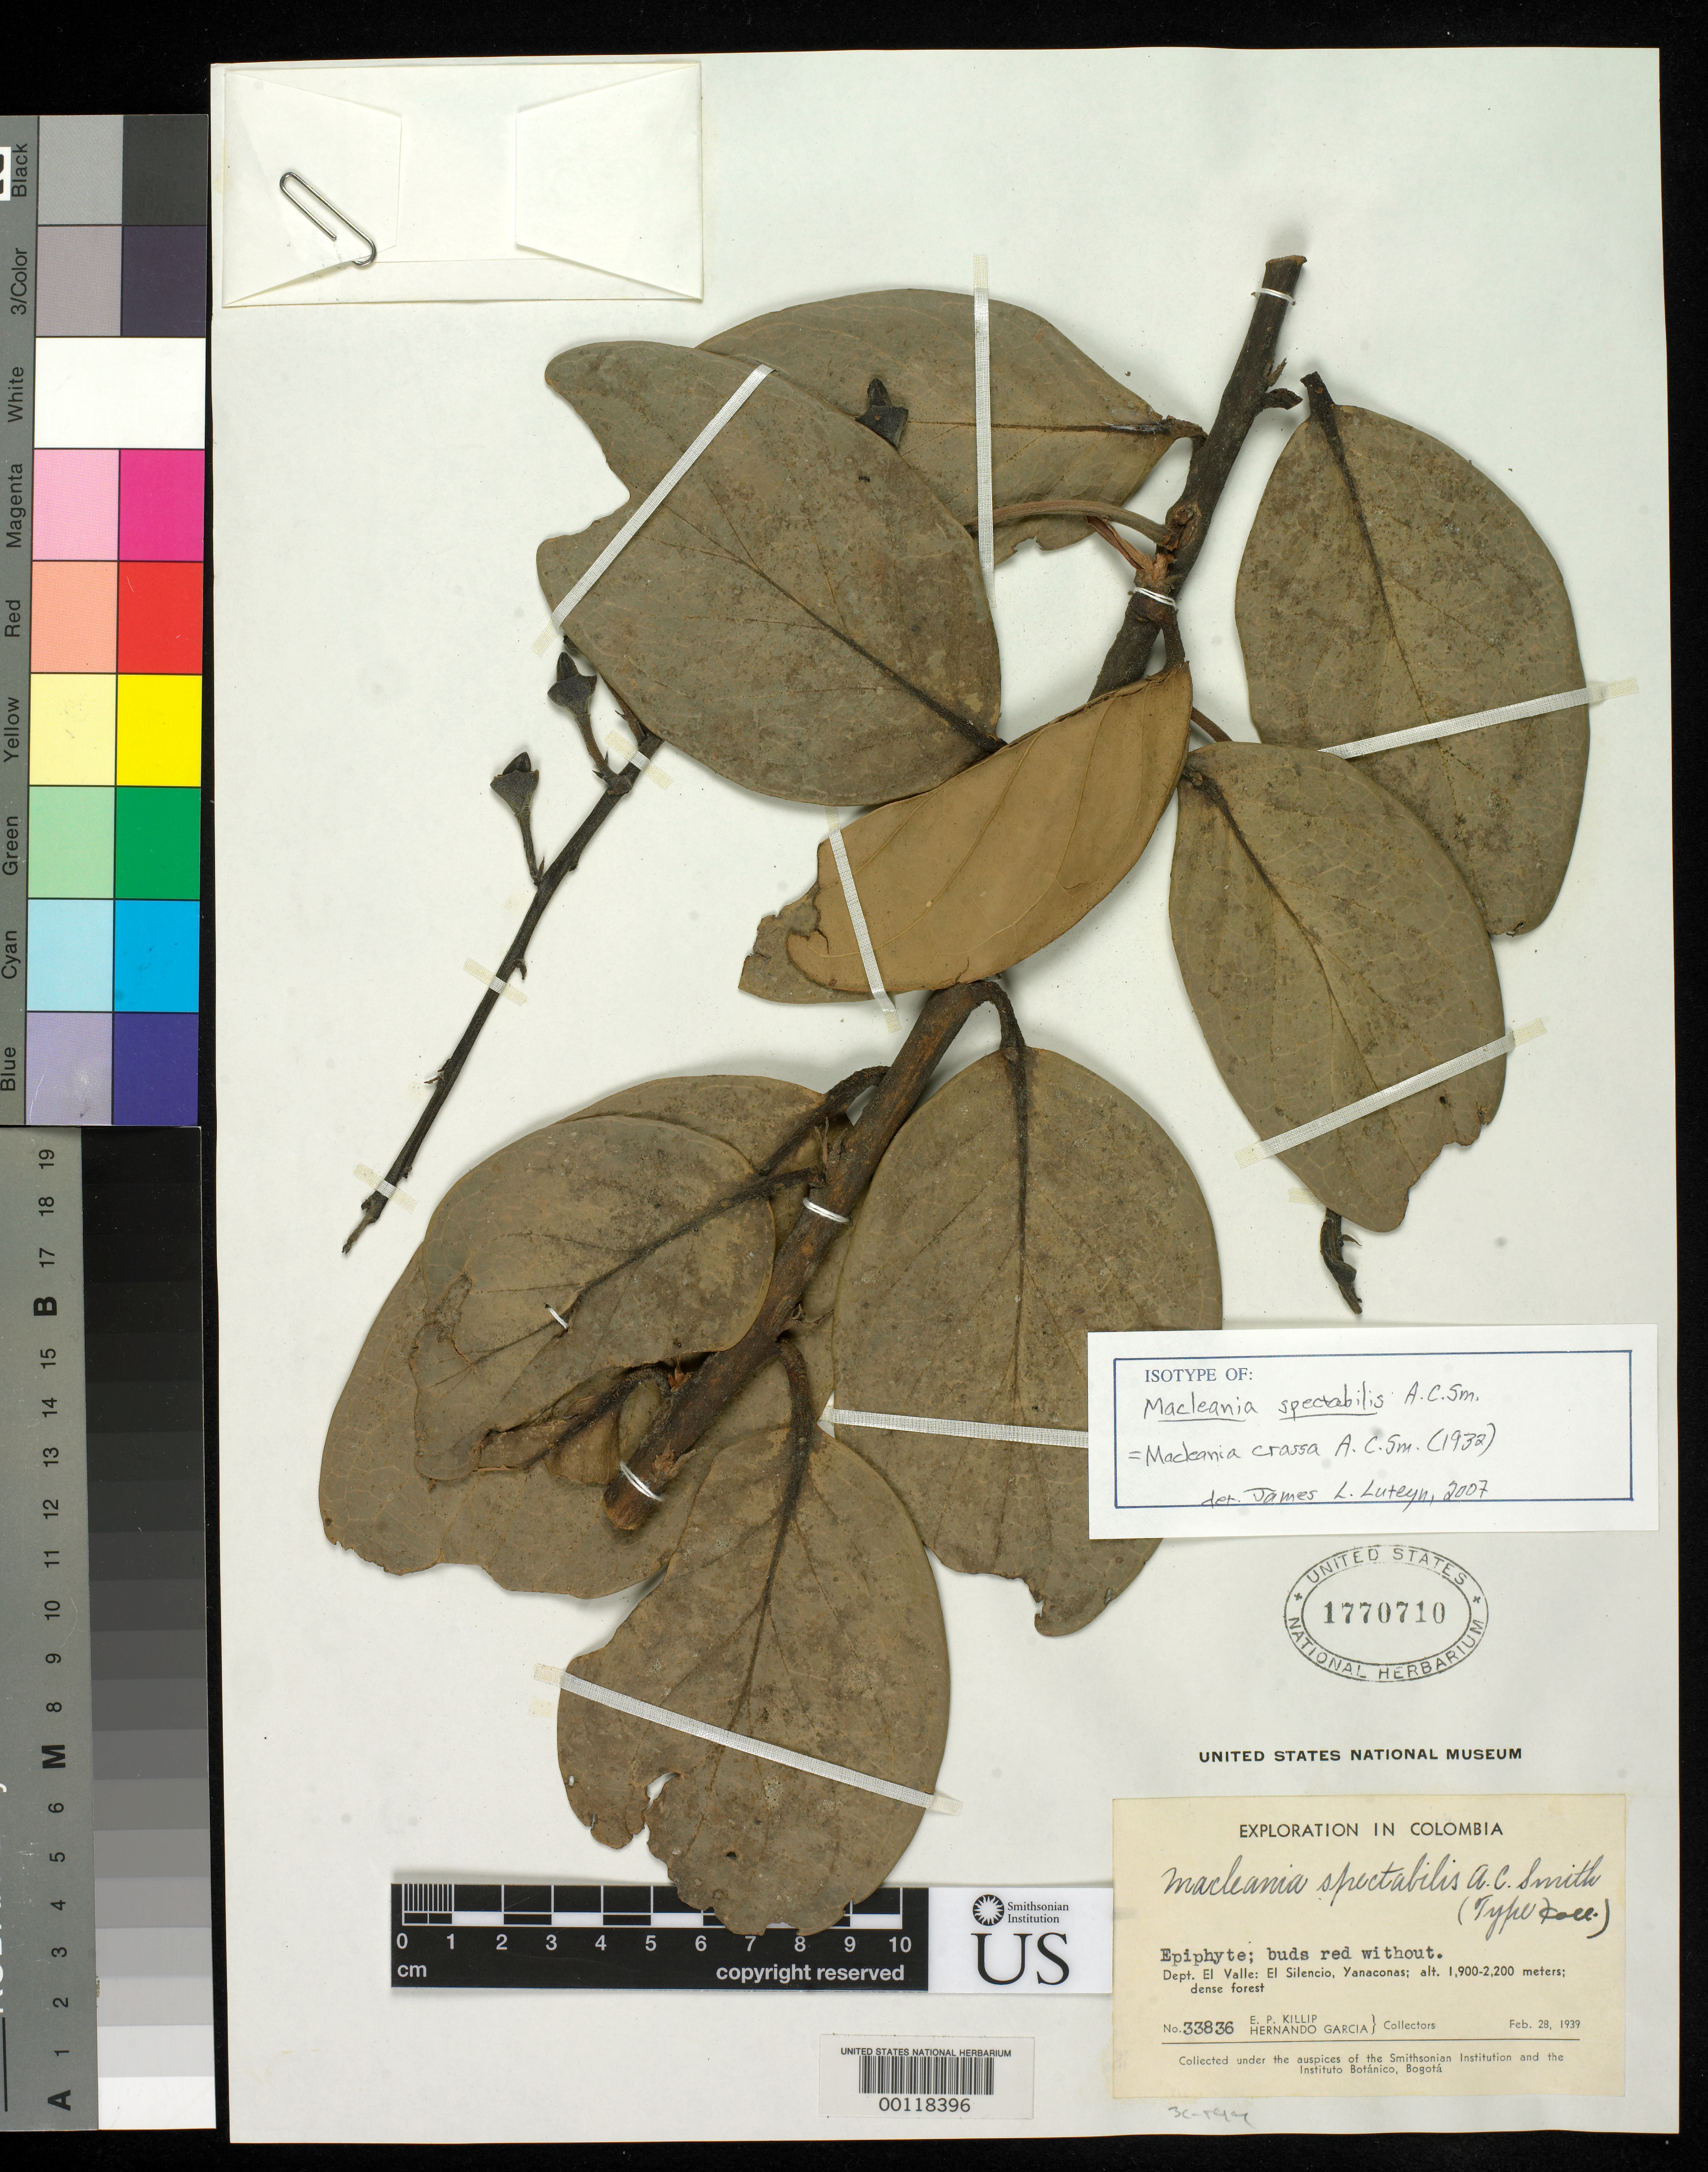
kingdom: Plantae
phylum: Tracheophyta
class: Magnoliopsida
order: Ericales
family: Ericaceae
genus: Macleania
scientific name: Macleania spectabilis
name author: A.C. Sm.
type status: Isotype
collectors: E. P. Killip & H. García Barriga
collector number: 33836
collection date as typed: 28 Feb 1939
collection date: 1939-02-28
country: Colombia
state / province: Valle del Cauca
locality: El Silencio, Yanaconas.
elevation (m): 1900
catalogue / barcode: US 1770710